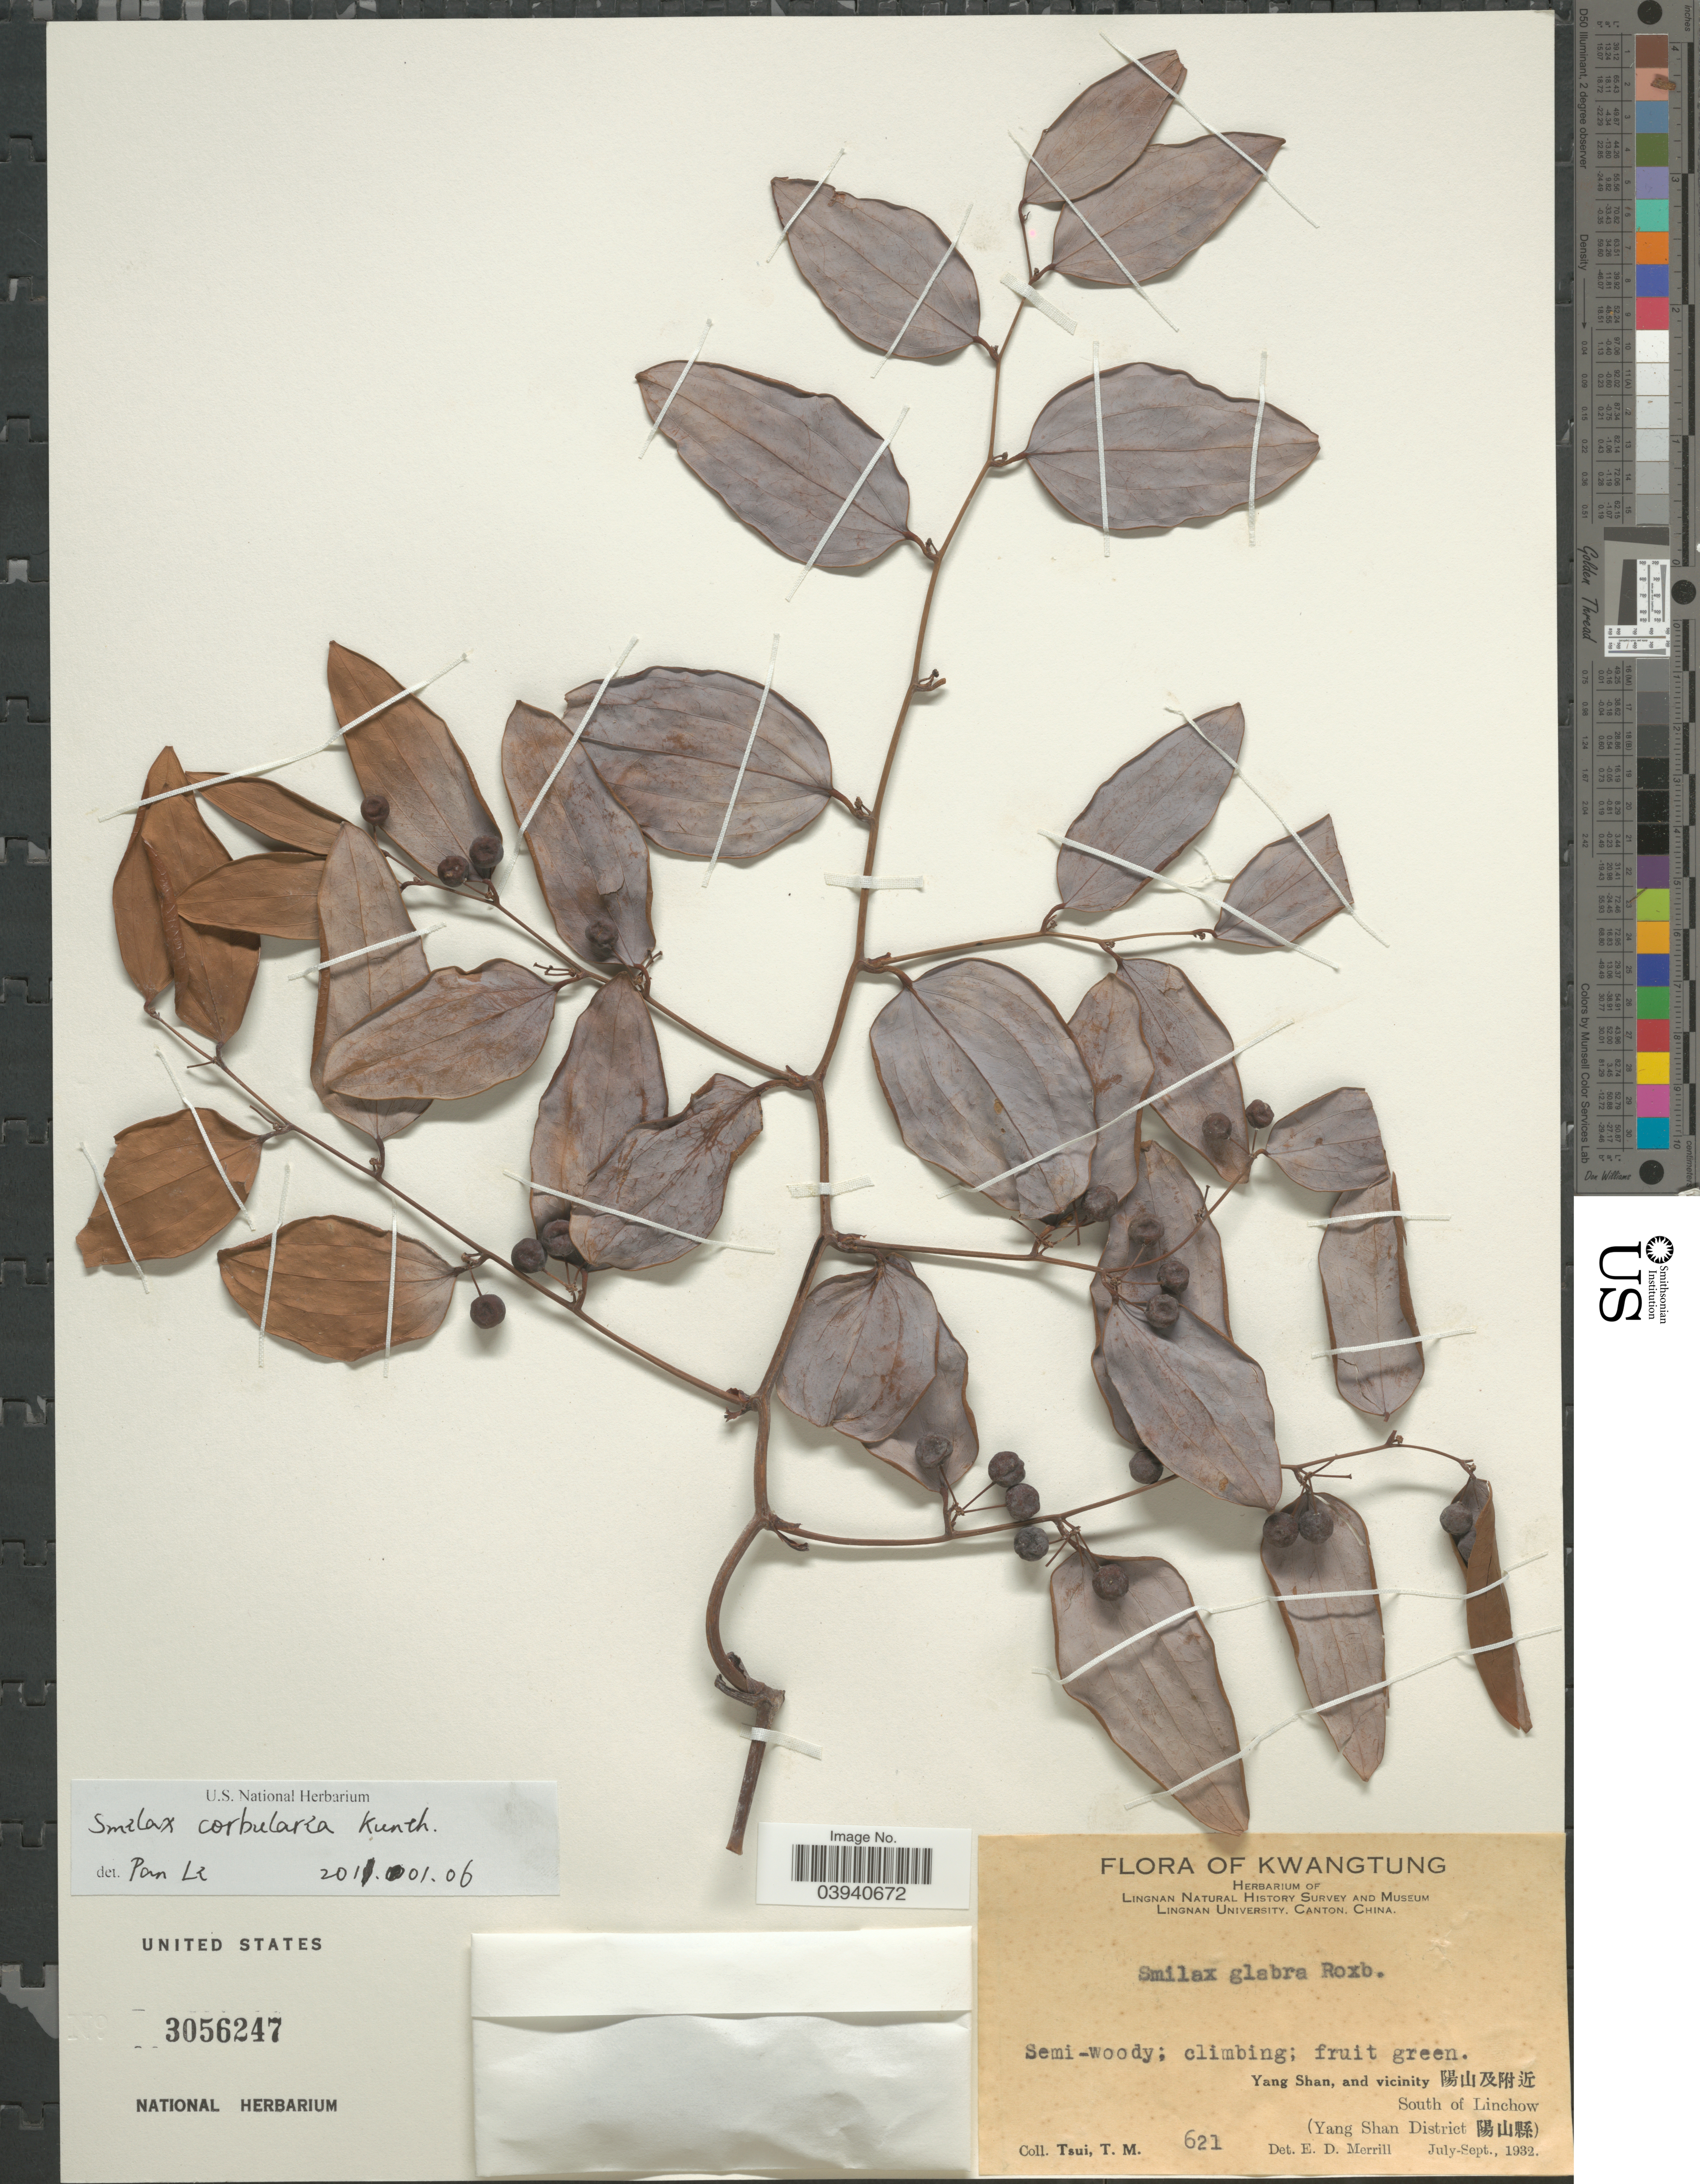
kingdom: Plantae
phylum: Tracheophyta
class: Liliopsida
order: Liliales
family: Smilacaceae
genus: Smilax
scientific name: Smilax corbularia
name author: Kunth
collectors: T. Tsui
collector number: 621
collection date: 1932-07/1932-09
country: China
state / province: Guangdong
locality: Kwangtung. Yang Shan, and vicinity X. South of Linchow. (Yang Shan District X).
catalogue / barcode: US 3056247